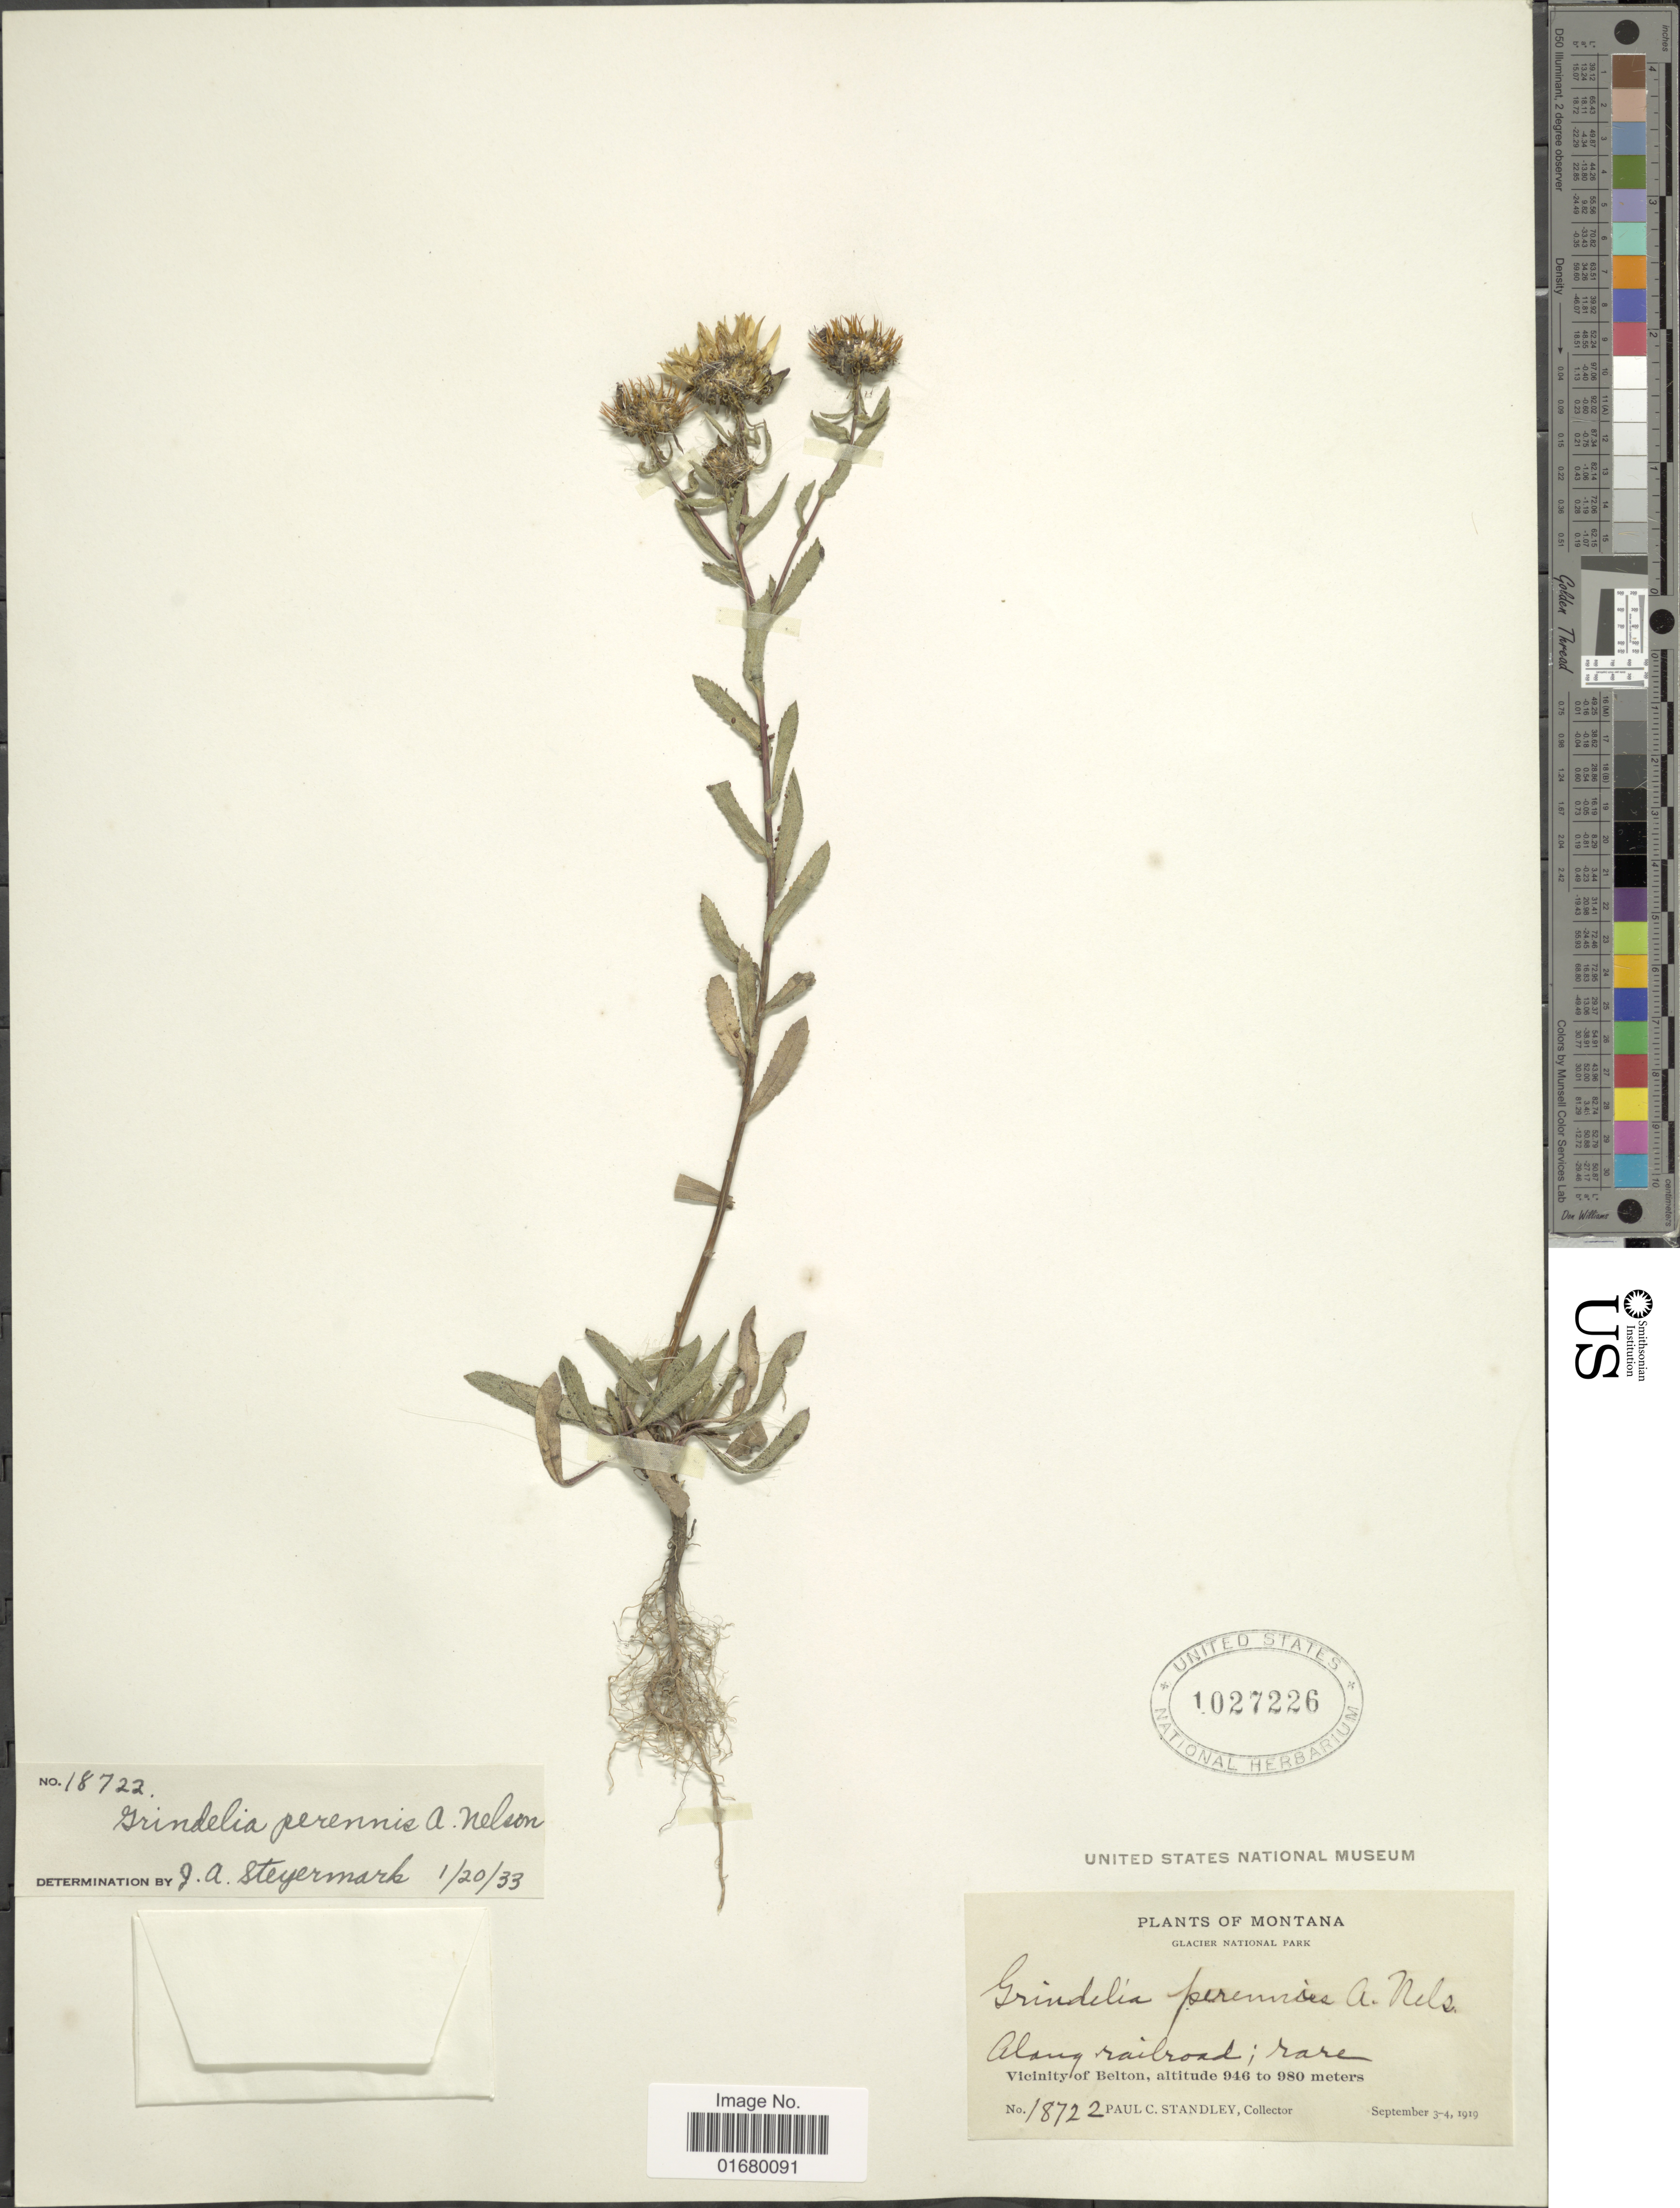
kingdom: Plantae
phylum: Tracheophyta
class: Magnoliopsida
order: Asterales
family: Asteraceae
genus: Grindelia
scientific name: Grindelia perennis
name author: A. Nelson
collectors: P. C. Standley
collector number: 18722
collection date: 1919-09-03/1919-09-04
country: United States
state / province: Montana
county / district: Flathead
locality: Glacier National Park, vicinity of Belton.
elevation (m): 946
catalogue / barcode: US 1027226